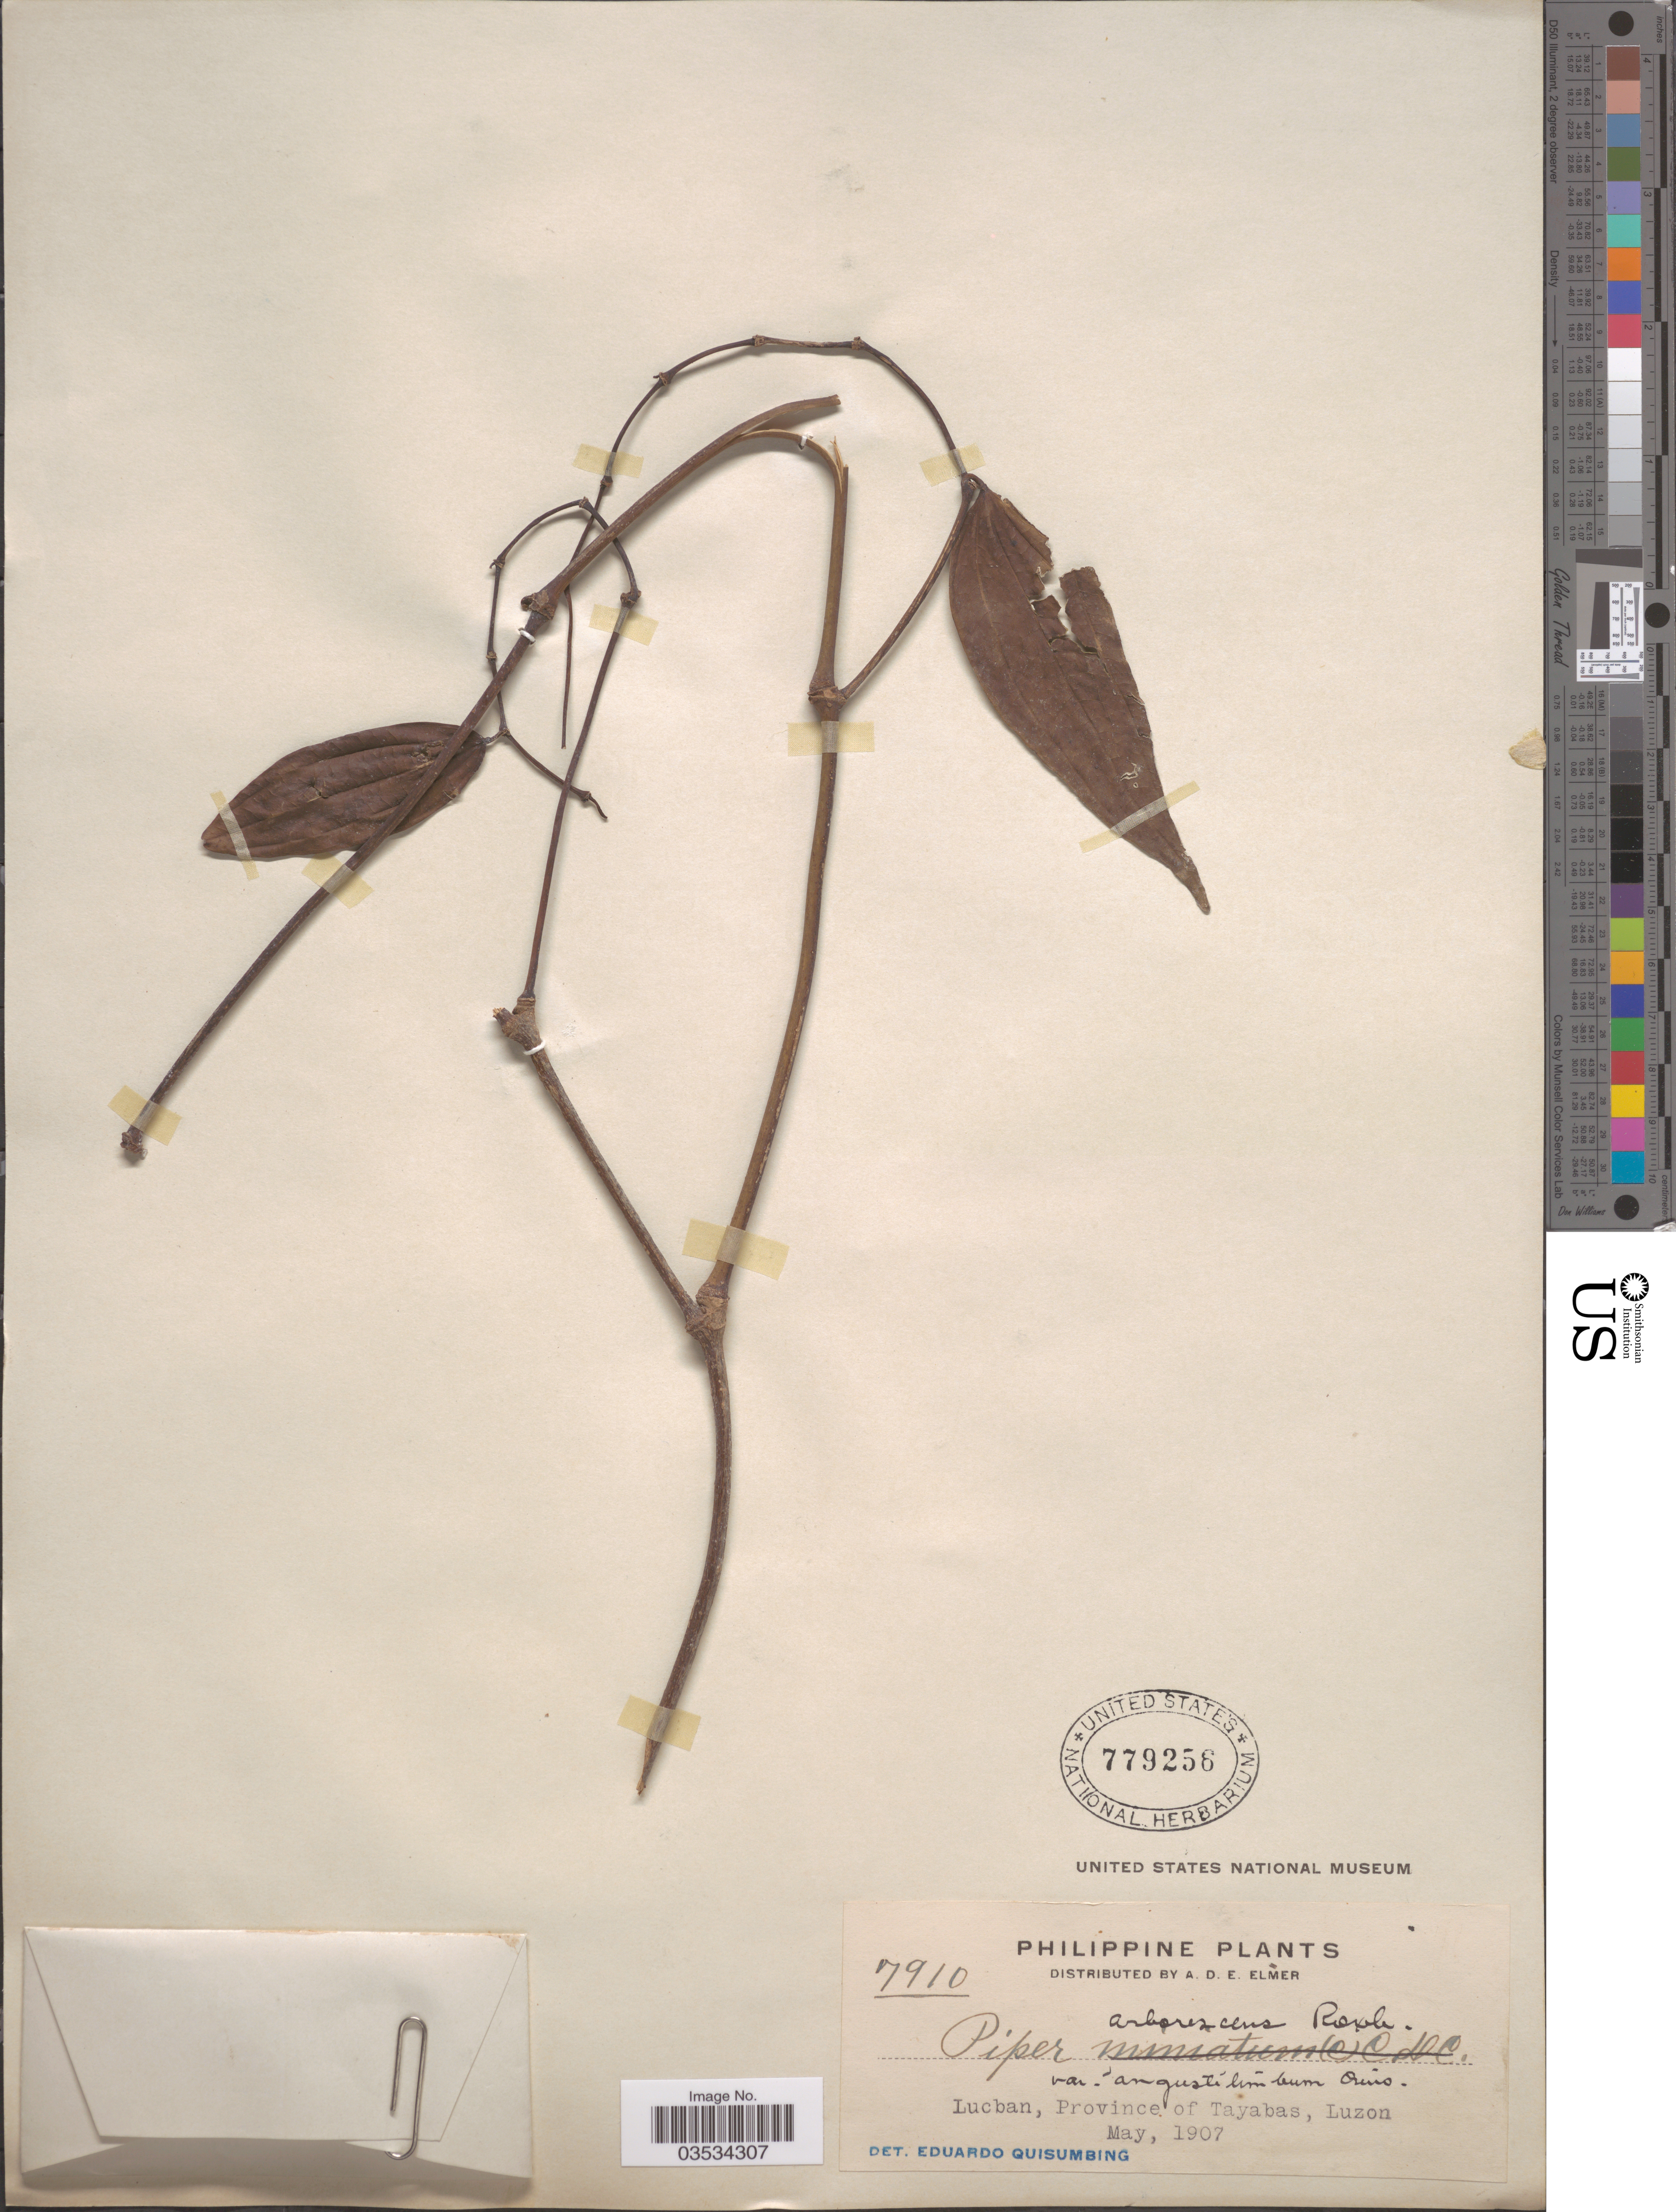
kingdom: Plantae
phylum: Tracheophyta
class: Magnoliopsida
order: Piperales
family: Piperaceae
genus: Piper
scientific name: Piper arborescens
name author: Roxb.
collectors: A. D. E. Elmer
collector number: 7910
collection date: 1907-05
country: Philippines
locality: Lucban, Province of Tayabas, Luzon.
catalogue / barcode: US 779256